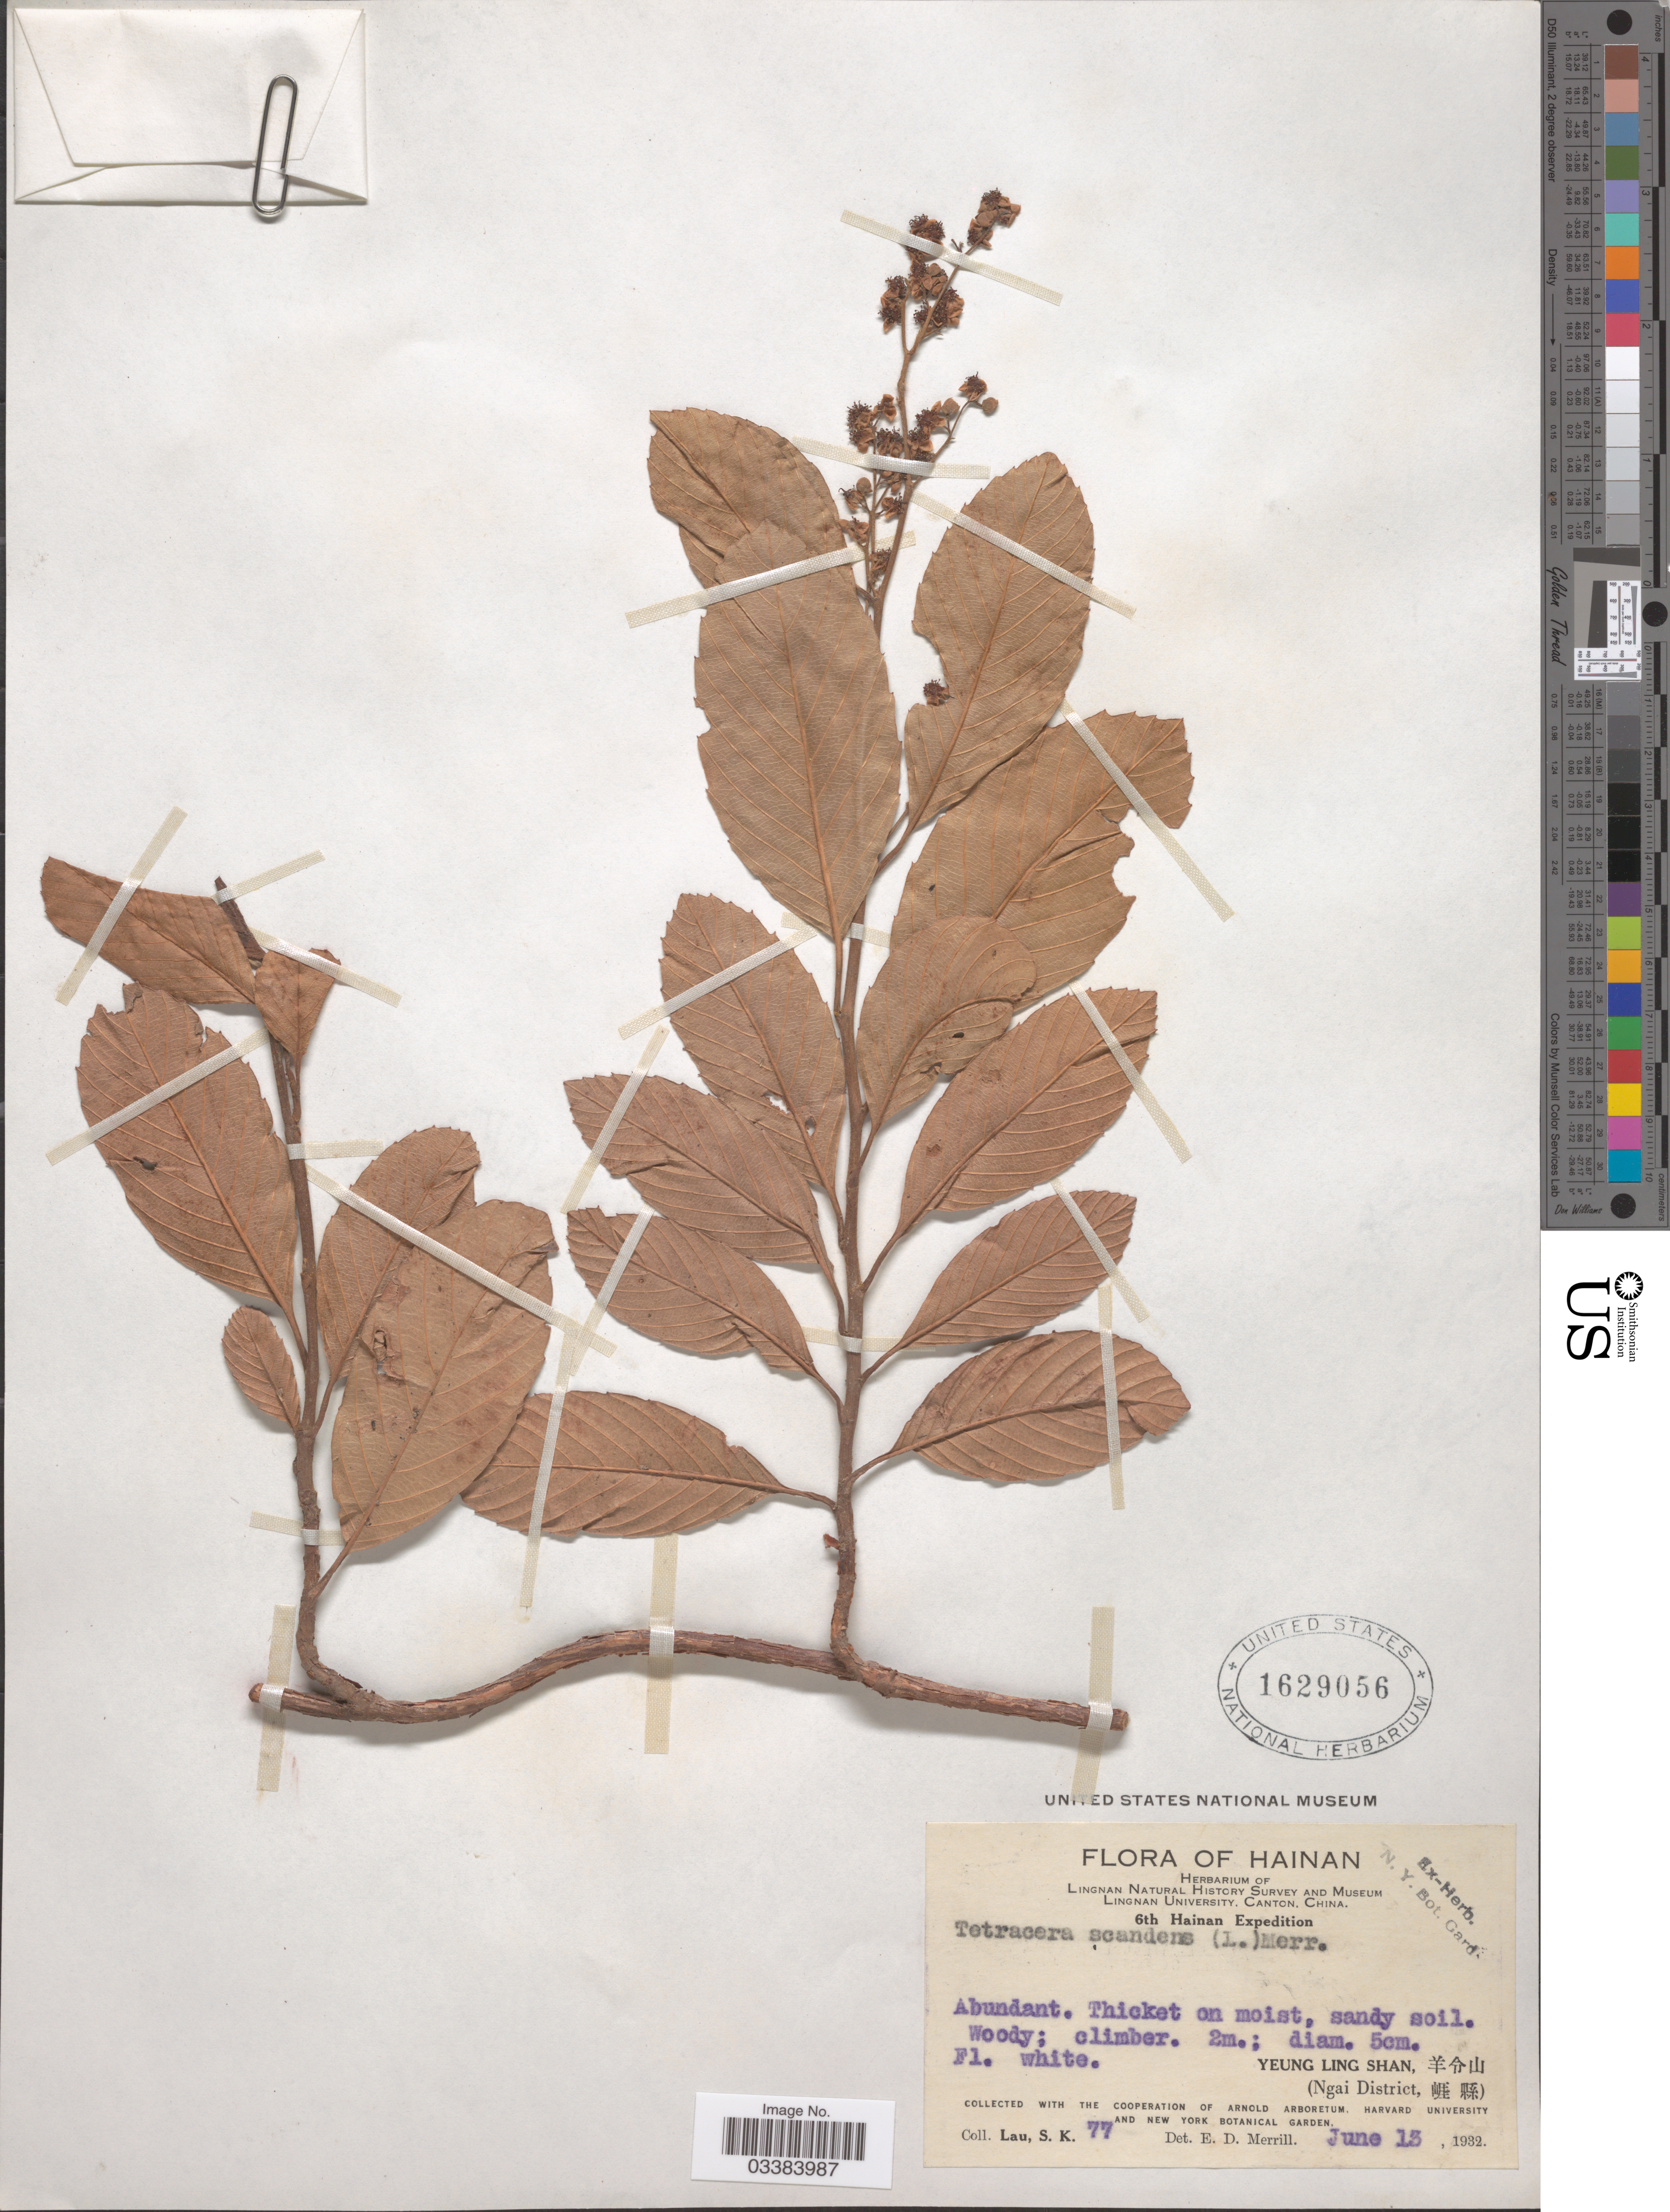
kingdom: Plantae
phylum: Tracheophyta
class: Magnoliopsida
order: Dilleniales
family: Dilleniaceae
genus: Tetracera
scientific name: Tetracera scandens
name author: (L.) Merr.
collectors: S. K. Lau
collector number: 77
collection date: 1932-06-13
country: China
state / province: Hainan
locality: Yeung Ling Shan, Ngai District.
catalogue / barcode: US 1629056